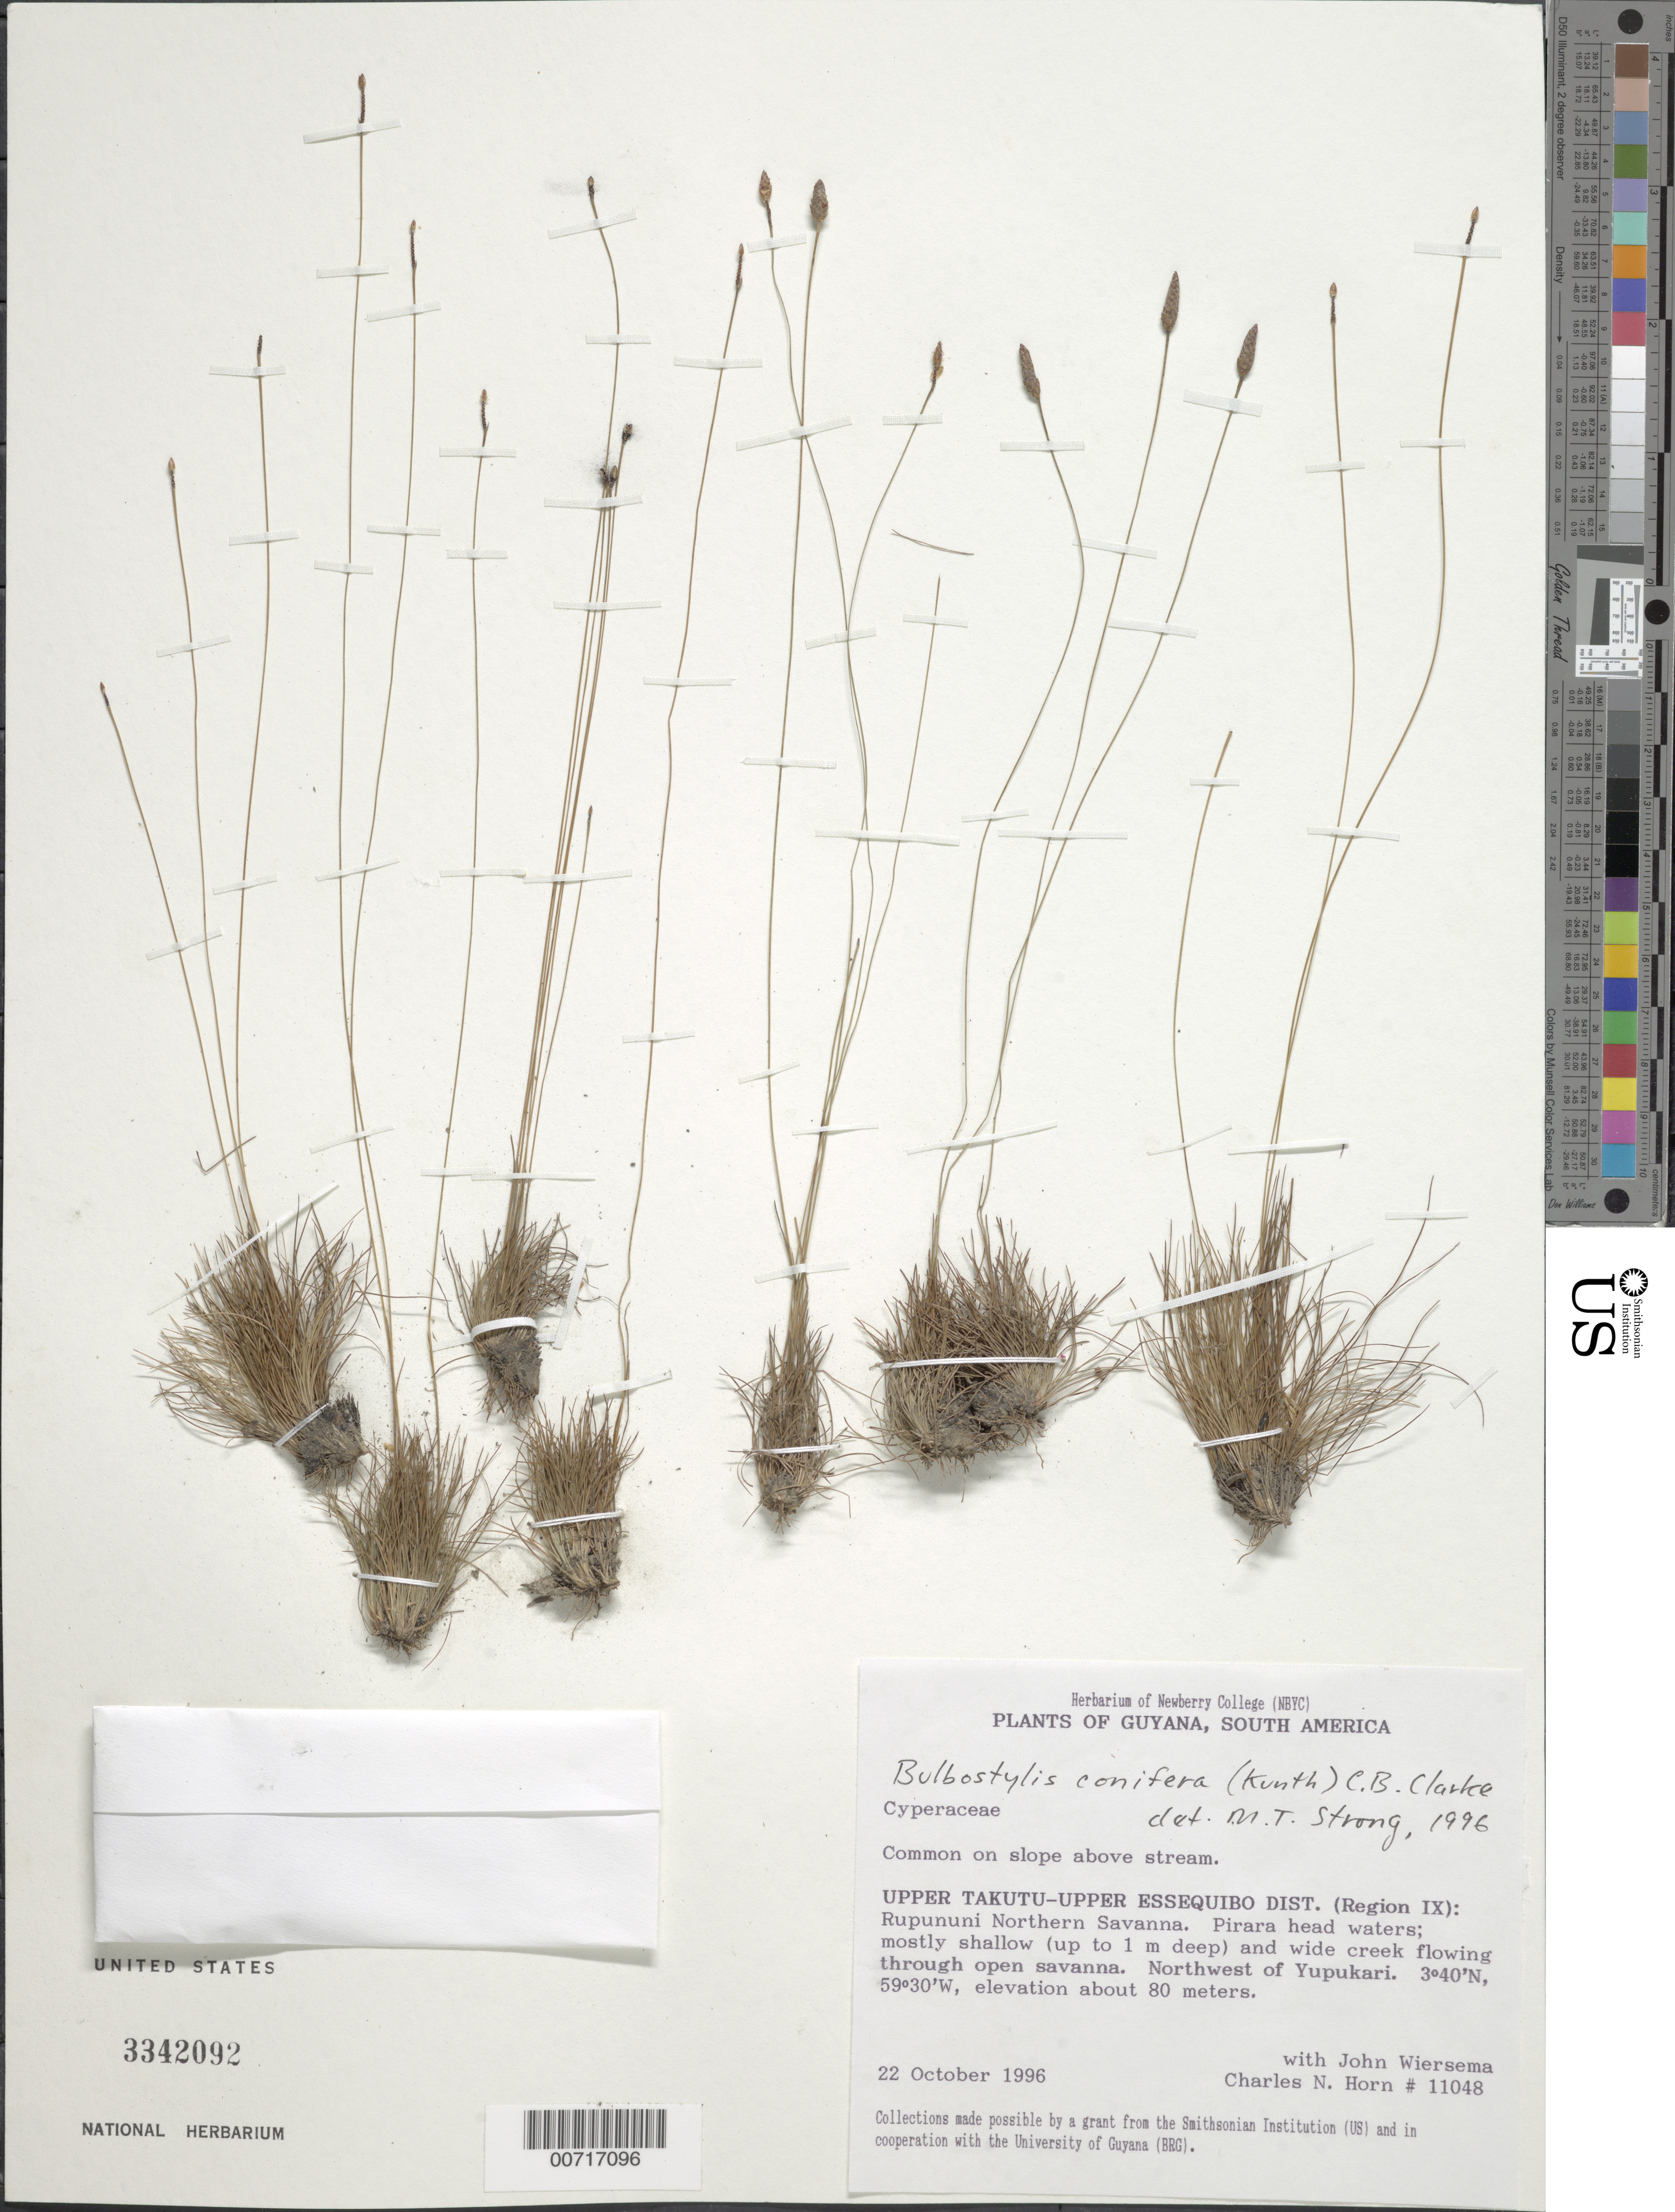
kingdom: Plantae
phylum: Tracheophyta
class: Liliopsida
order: Poales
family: Cyperaceae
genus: Bulbostylis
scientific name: Bulbostylis conifera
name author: (Kunth) C.B. Clarke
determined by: Strong, M. T., (US), Smithsonian Institution - National Museum of Natural History (UNITED STATES)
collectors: C. N. Horn & J. H. Wiersema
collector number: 11048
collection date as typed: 22-Oct-96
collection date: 1996-10-22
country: Guyana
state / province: U. Takutu-U. Essequibo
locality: Rupununi Northern Savanna, Pirara headwaters; NW of Yupukari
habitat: On slope above stream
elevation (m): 80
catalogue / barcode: US 3342092